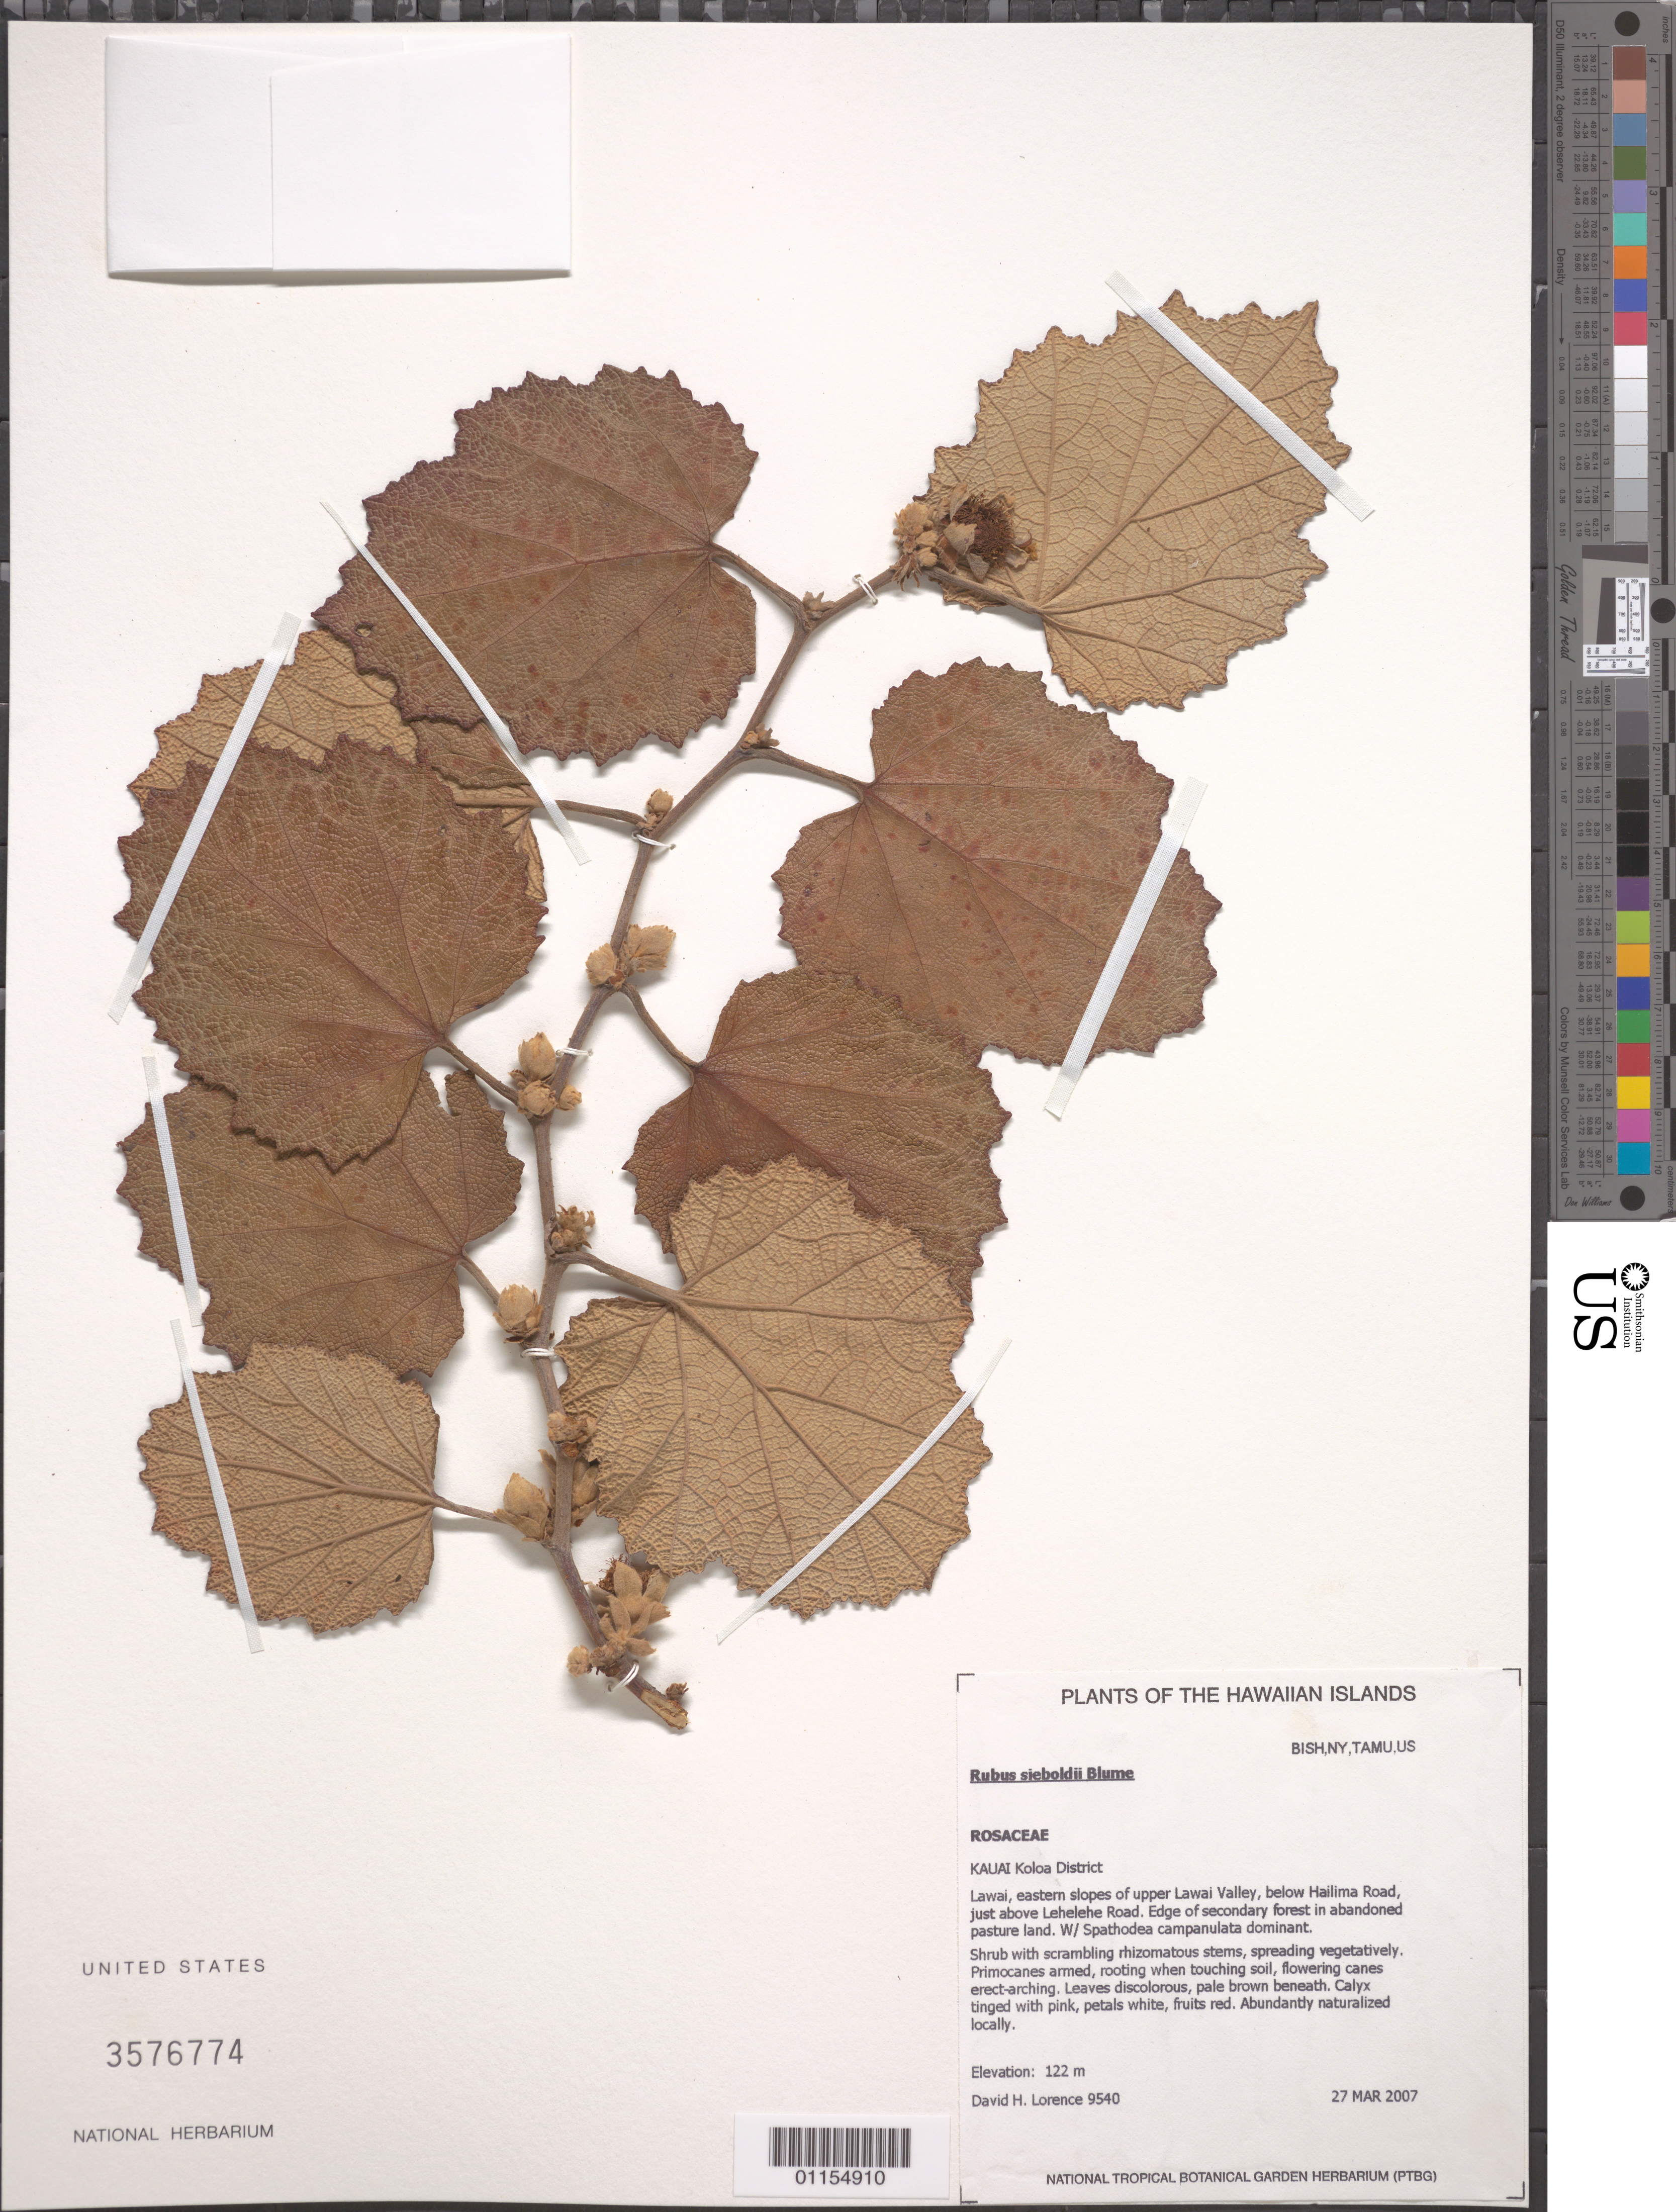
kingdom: Plantae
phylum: Tracheophyta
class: Magnoliopsida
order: Rosales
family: Rosaceae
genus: Rubus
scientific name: Rubus sieboldii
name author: Blume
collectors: D. Lorence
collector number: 9540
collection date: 2007-03-27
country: United States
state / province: Hawaii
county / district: Kaui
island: Kaua'i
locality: Koloa District, Lawai, eastern slopes of upper Lawai Valley, below Hailima Road, just above Lehelehe Road. Edge of secondary forest in abandoned pasture land.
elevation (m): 122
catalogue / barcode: US 3576774